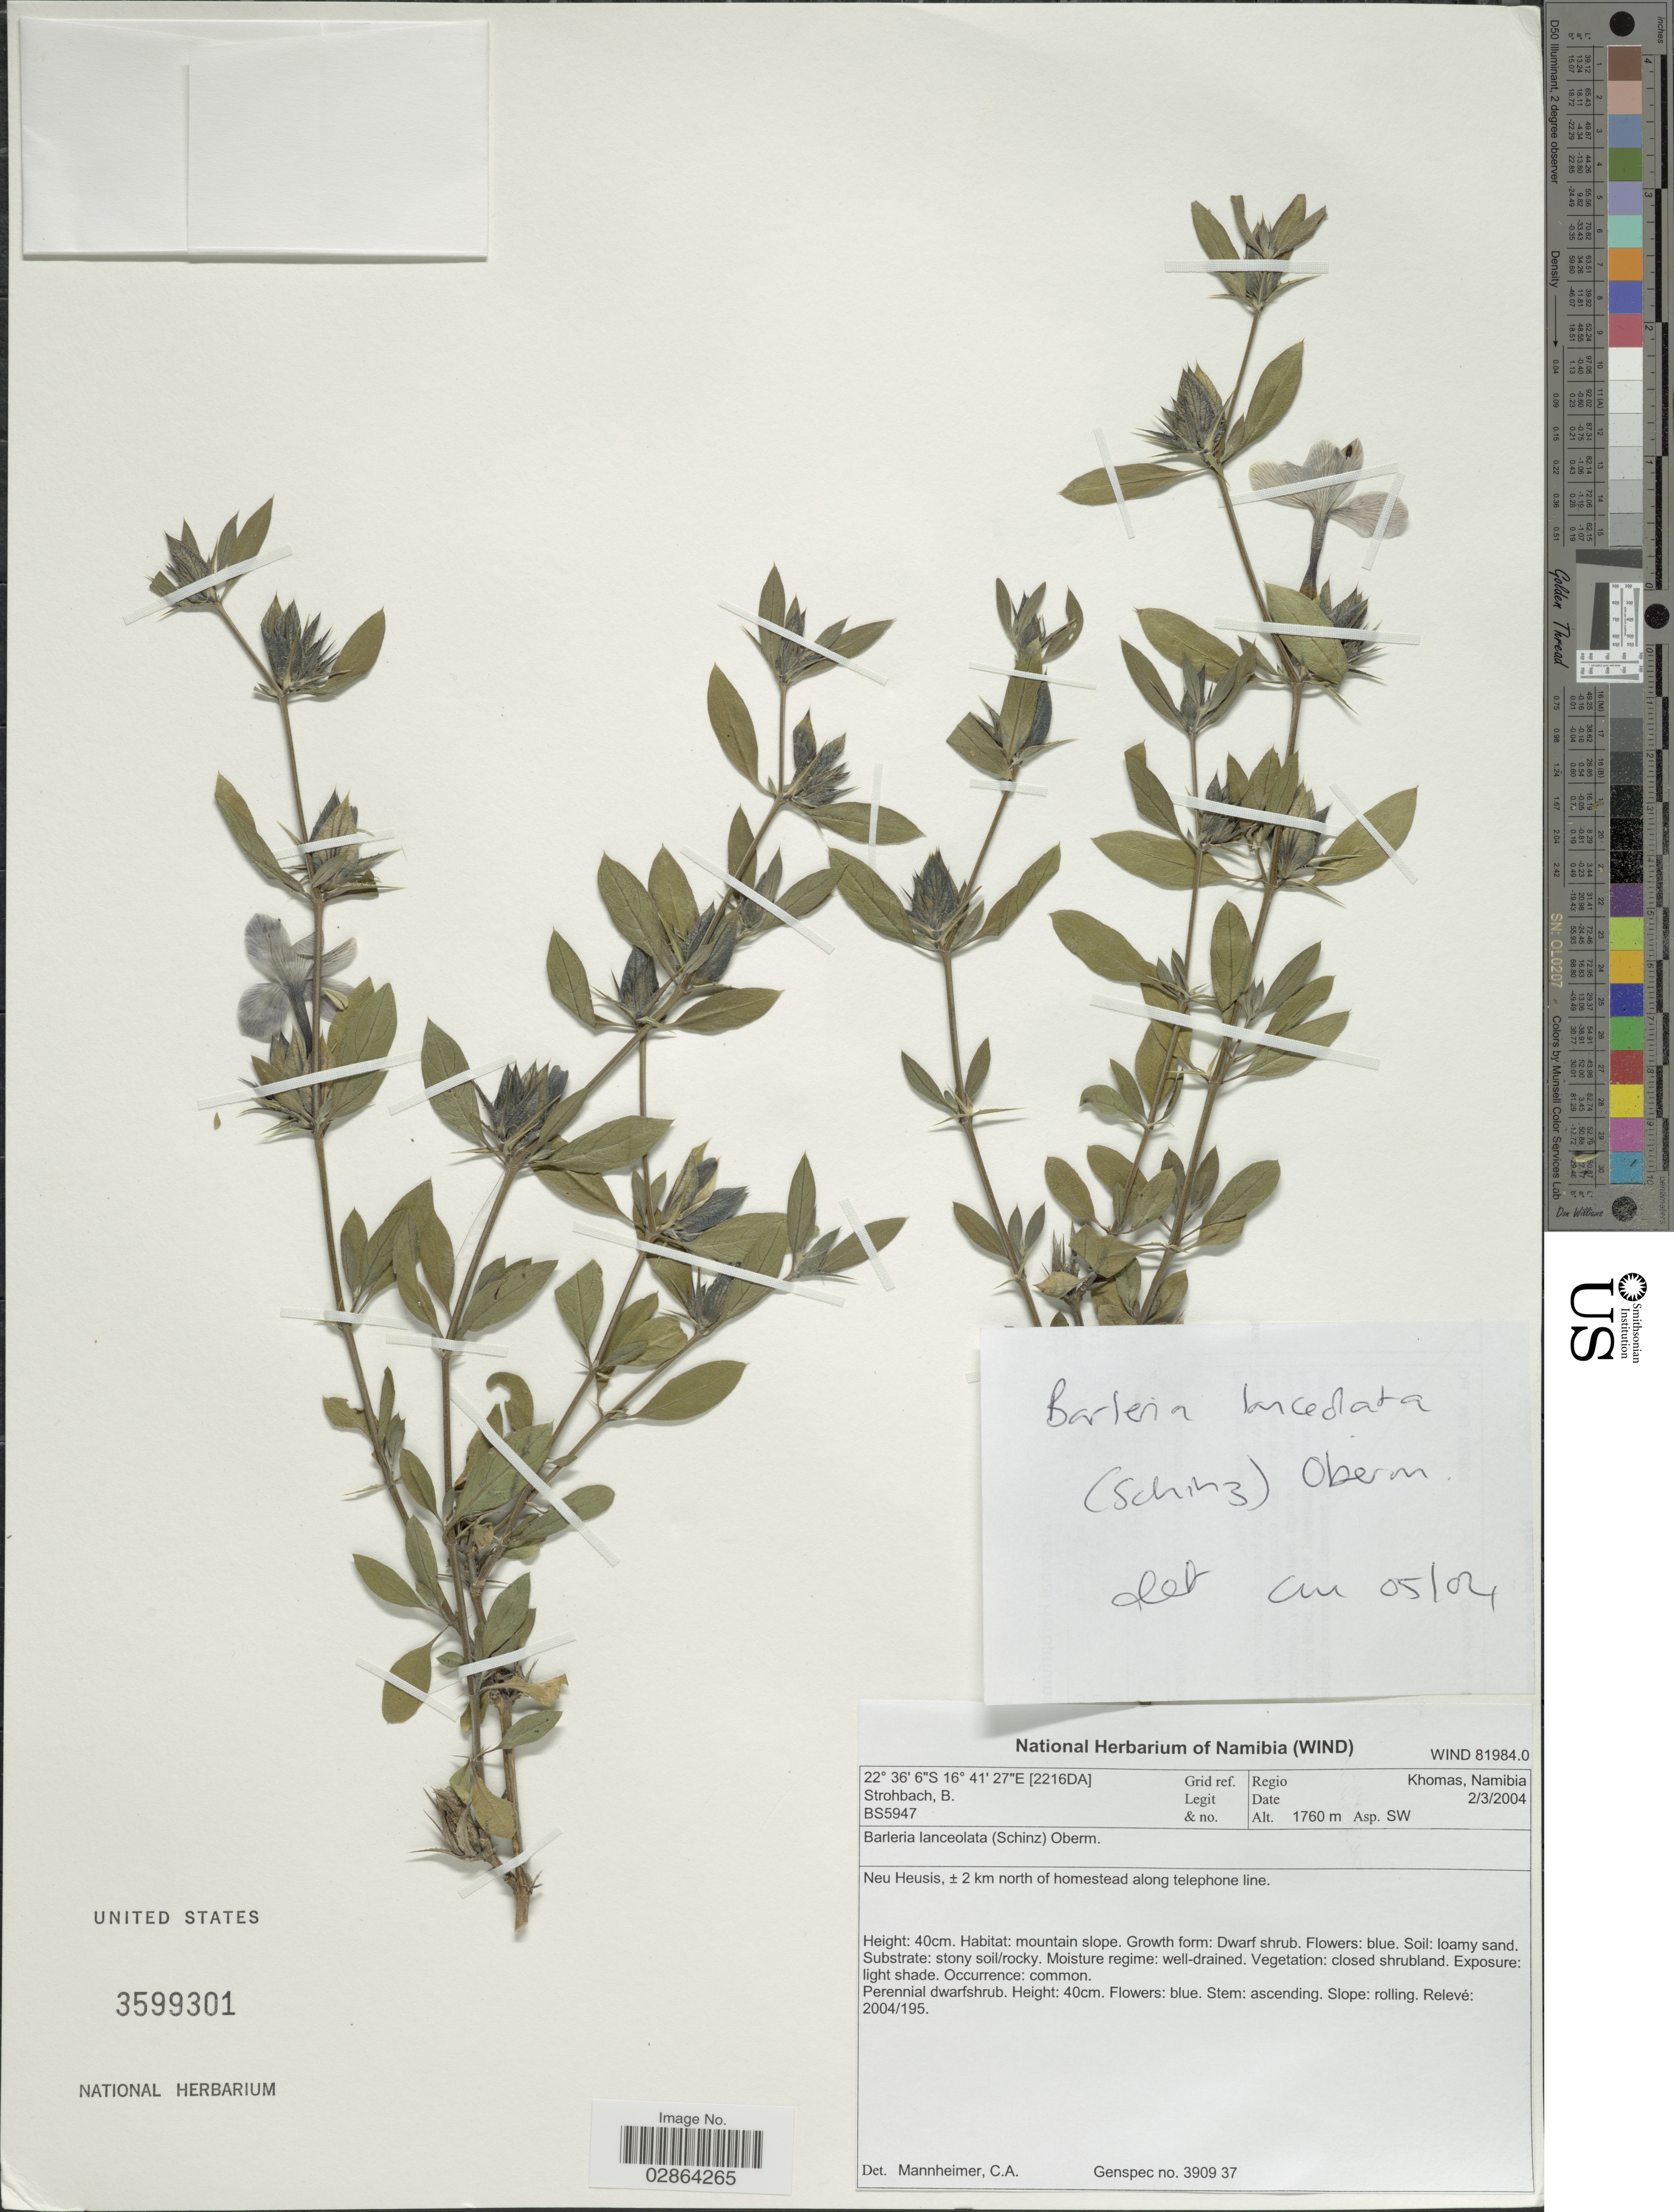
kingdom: Plantae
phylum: Tracheophyta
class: Magnoliopsida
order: Lamiales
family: Acanthaceae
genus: Barleria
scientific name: Barleria lanceolata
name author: (Schinz) Oberm.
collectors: B. Strohbach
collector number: BS5947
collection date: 2004-03-02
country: Namibia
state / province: Khomas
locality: Grid ref. [2216DA], Regio Khomas, Neu Heusis, ± 2 km north of homestead along telephone line.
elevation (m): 1760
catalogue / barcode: US 3599301